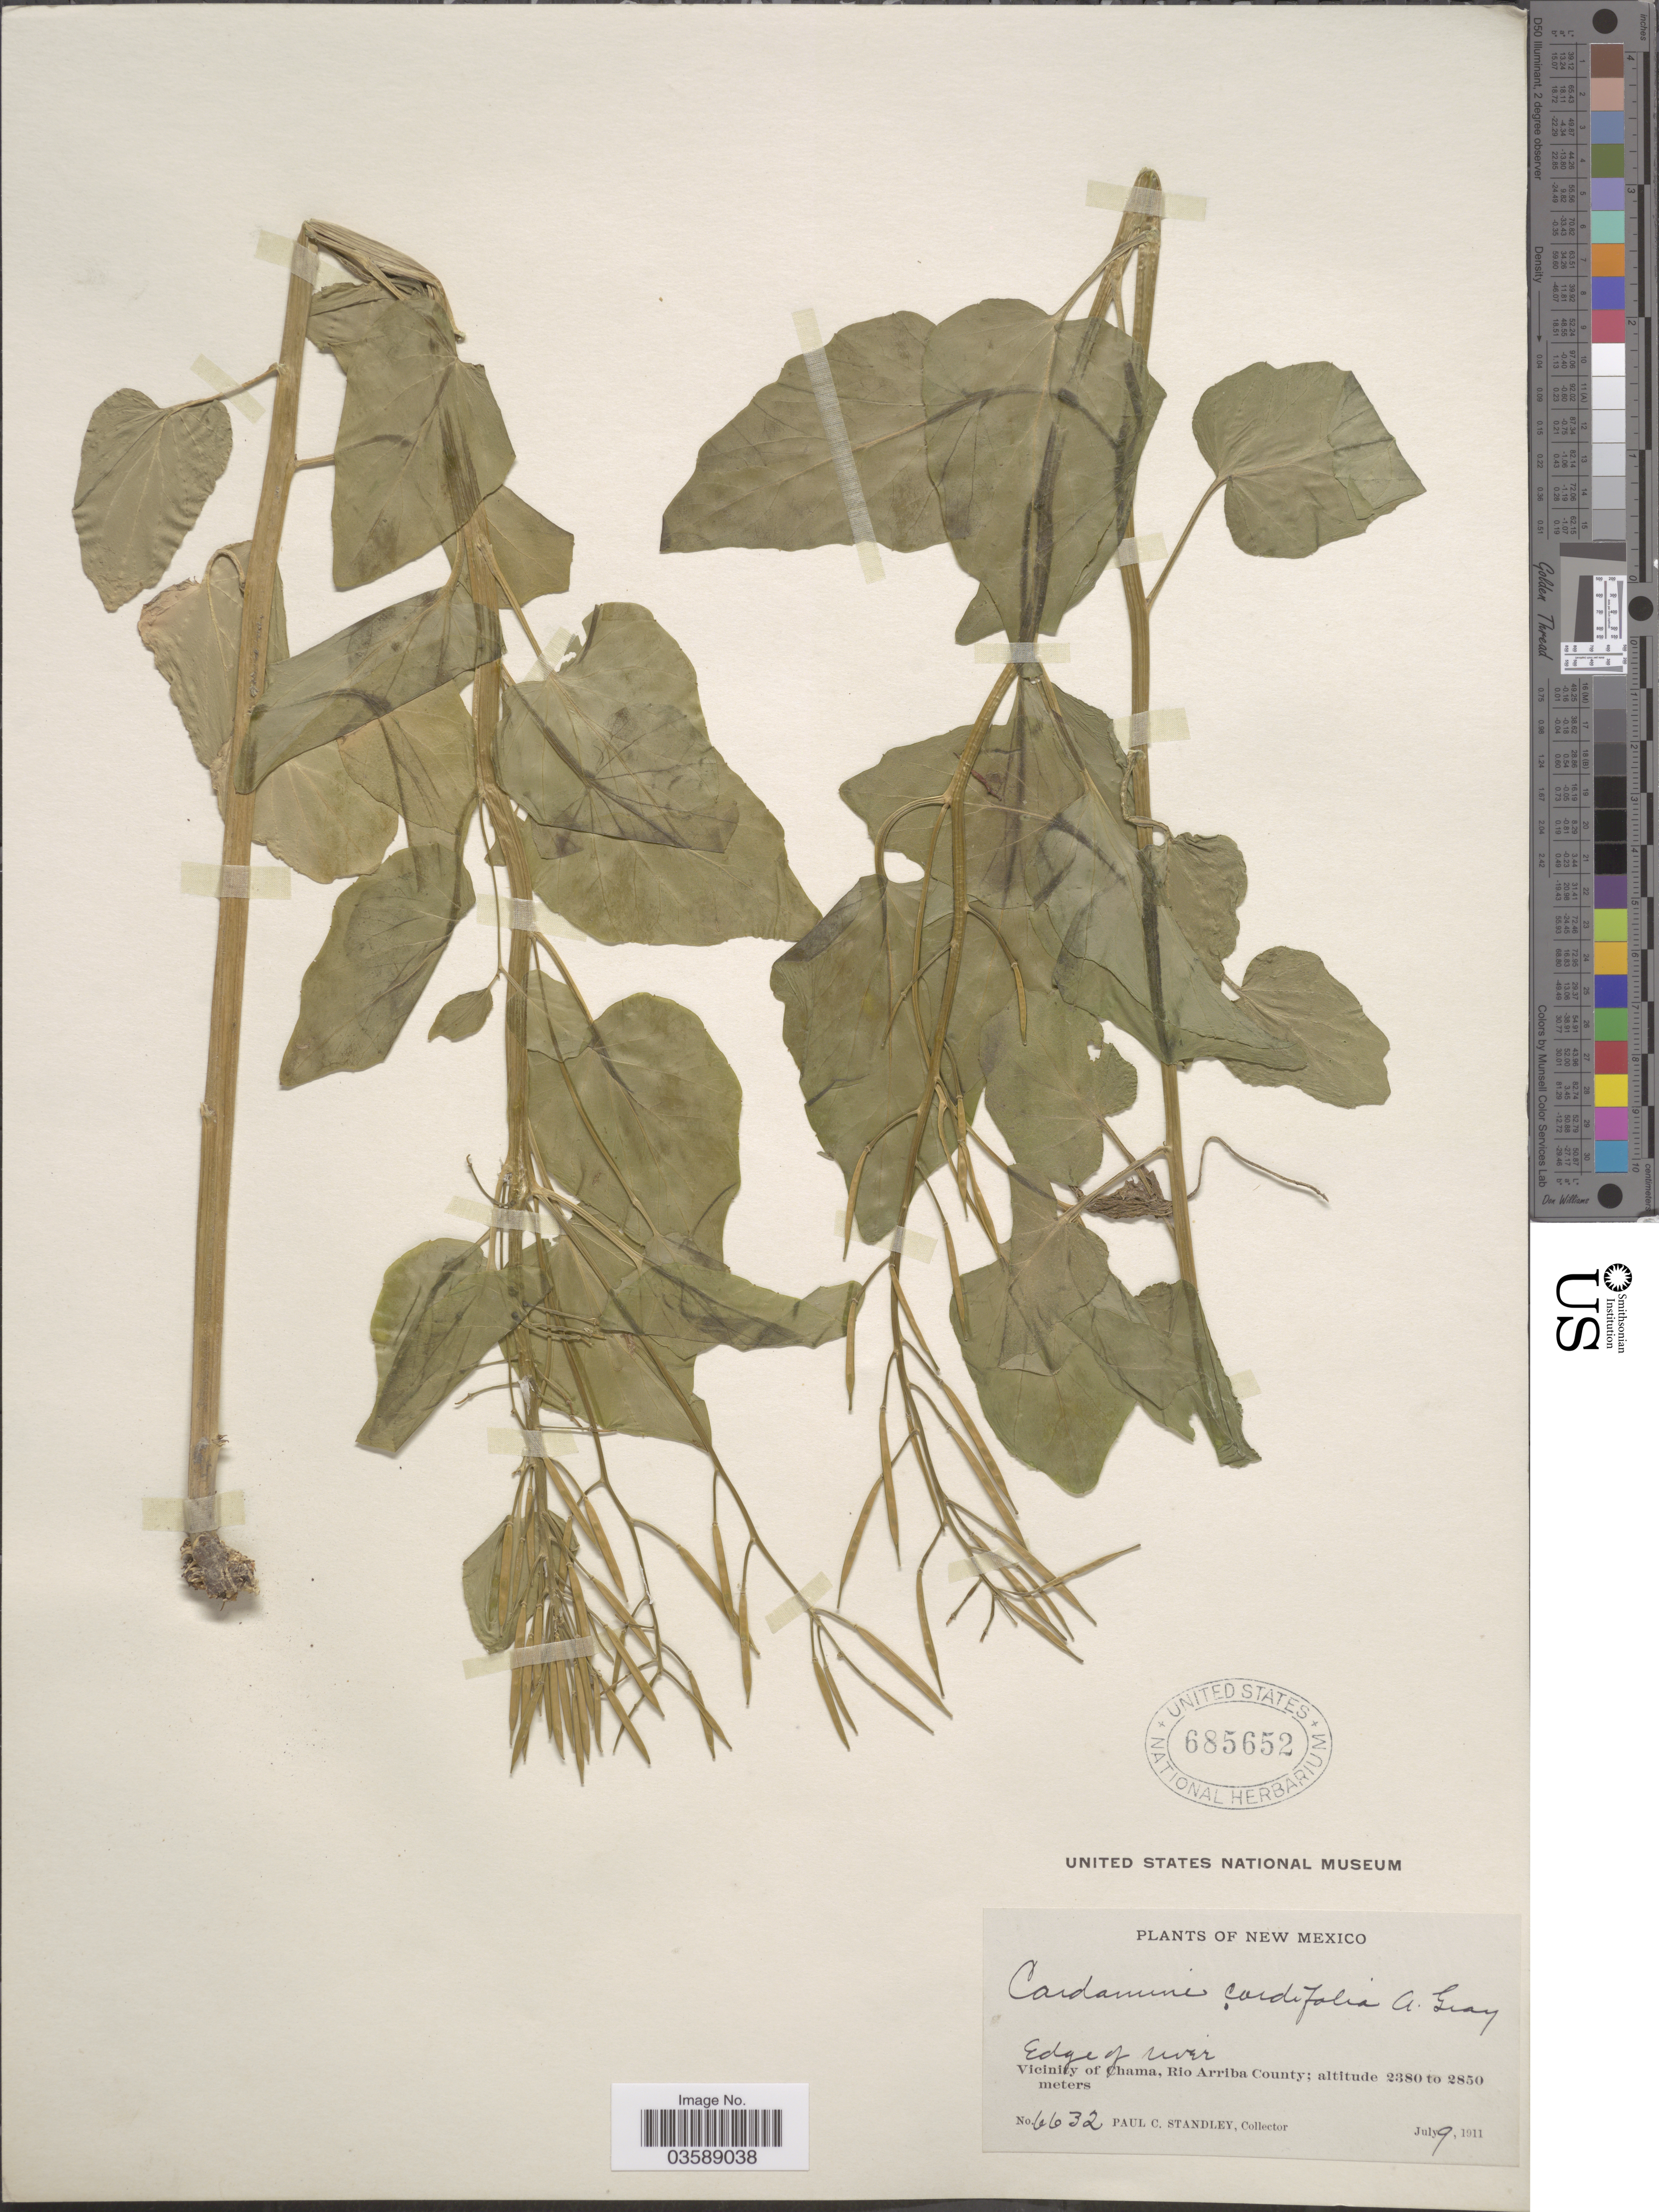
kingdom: Plantae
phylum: Tracheophyta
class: Magnoliopsida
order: Brassicales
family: Brassicaceae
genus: Cardamine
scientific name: Cardamine cordifolia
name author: A. Gray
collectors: P. C. Standley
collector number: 6632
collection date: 1911-07-09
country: United States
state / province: New Mexico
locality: Edge of river. Vicinity of Chama, Rio Arriba County.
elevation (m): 2380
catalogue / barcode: US 685652